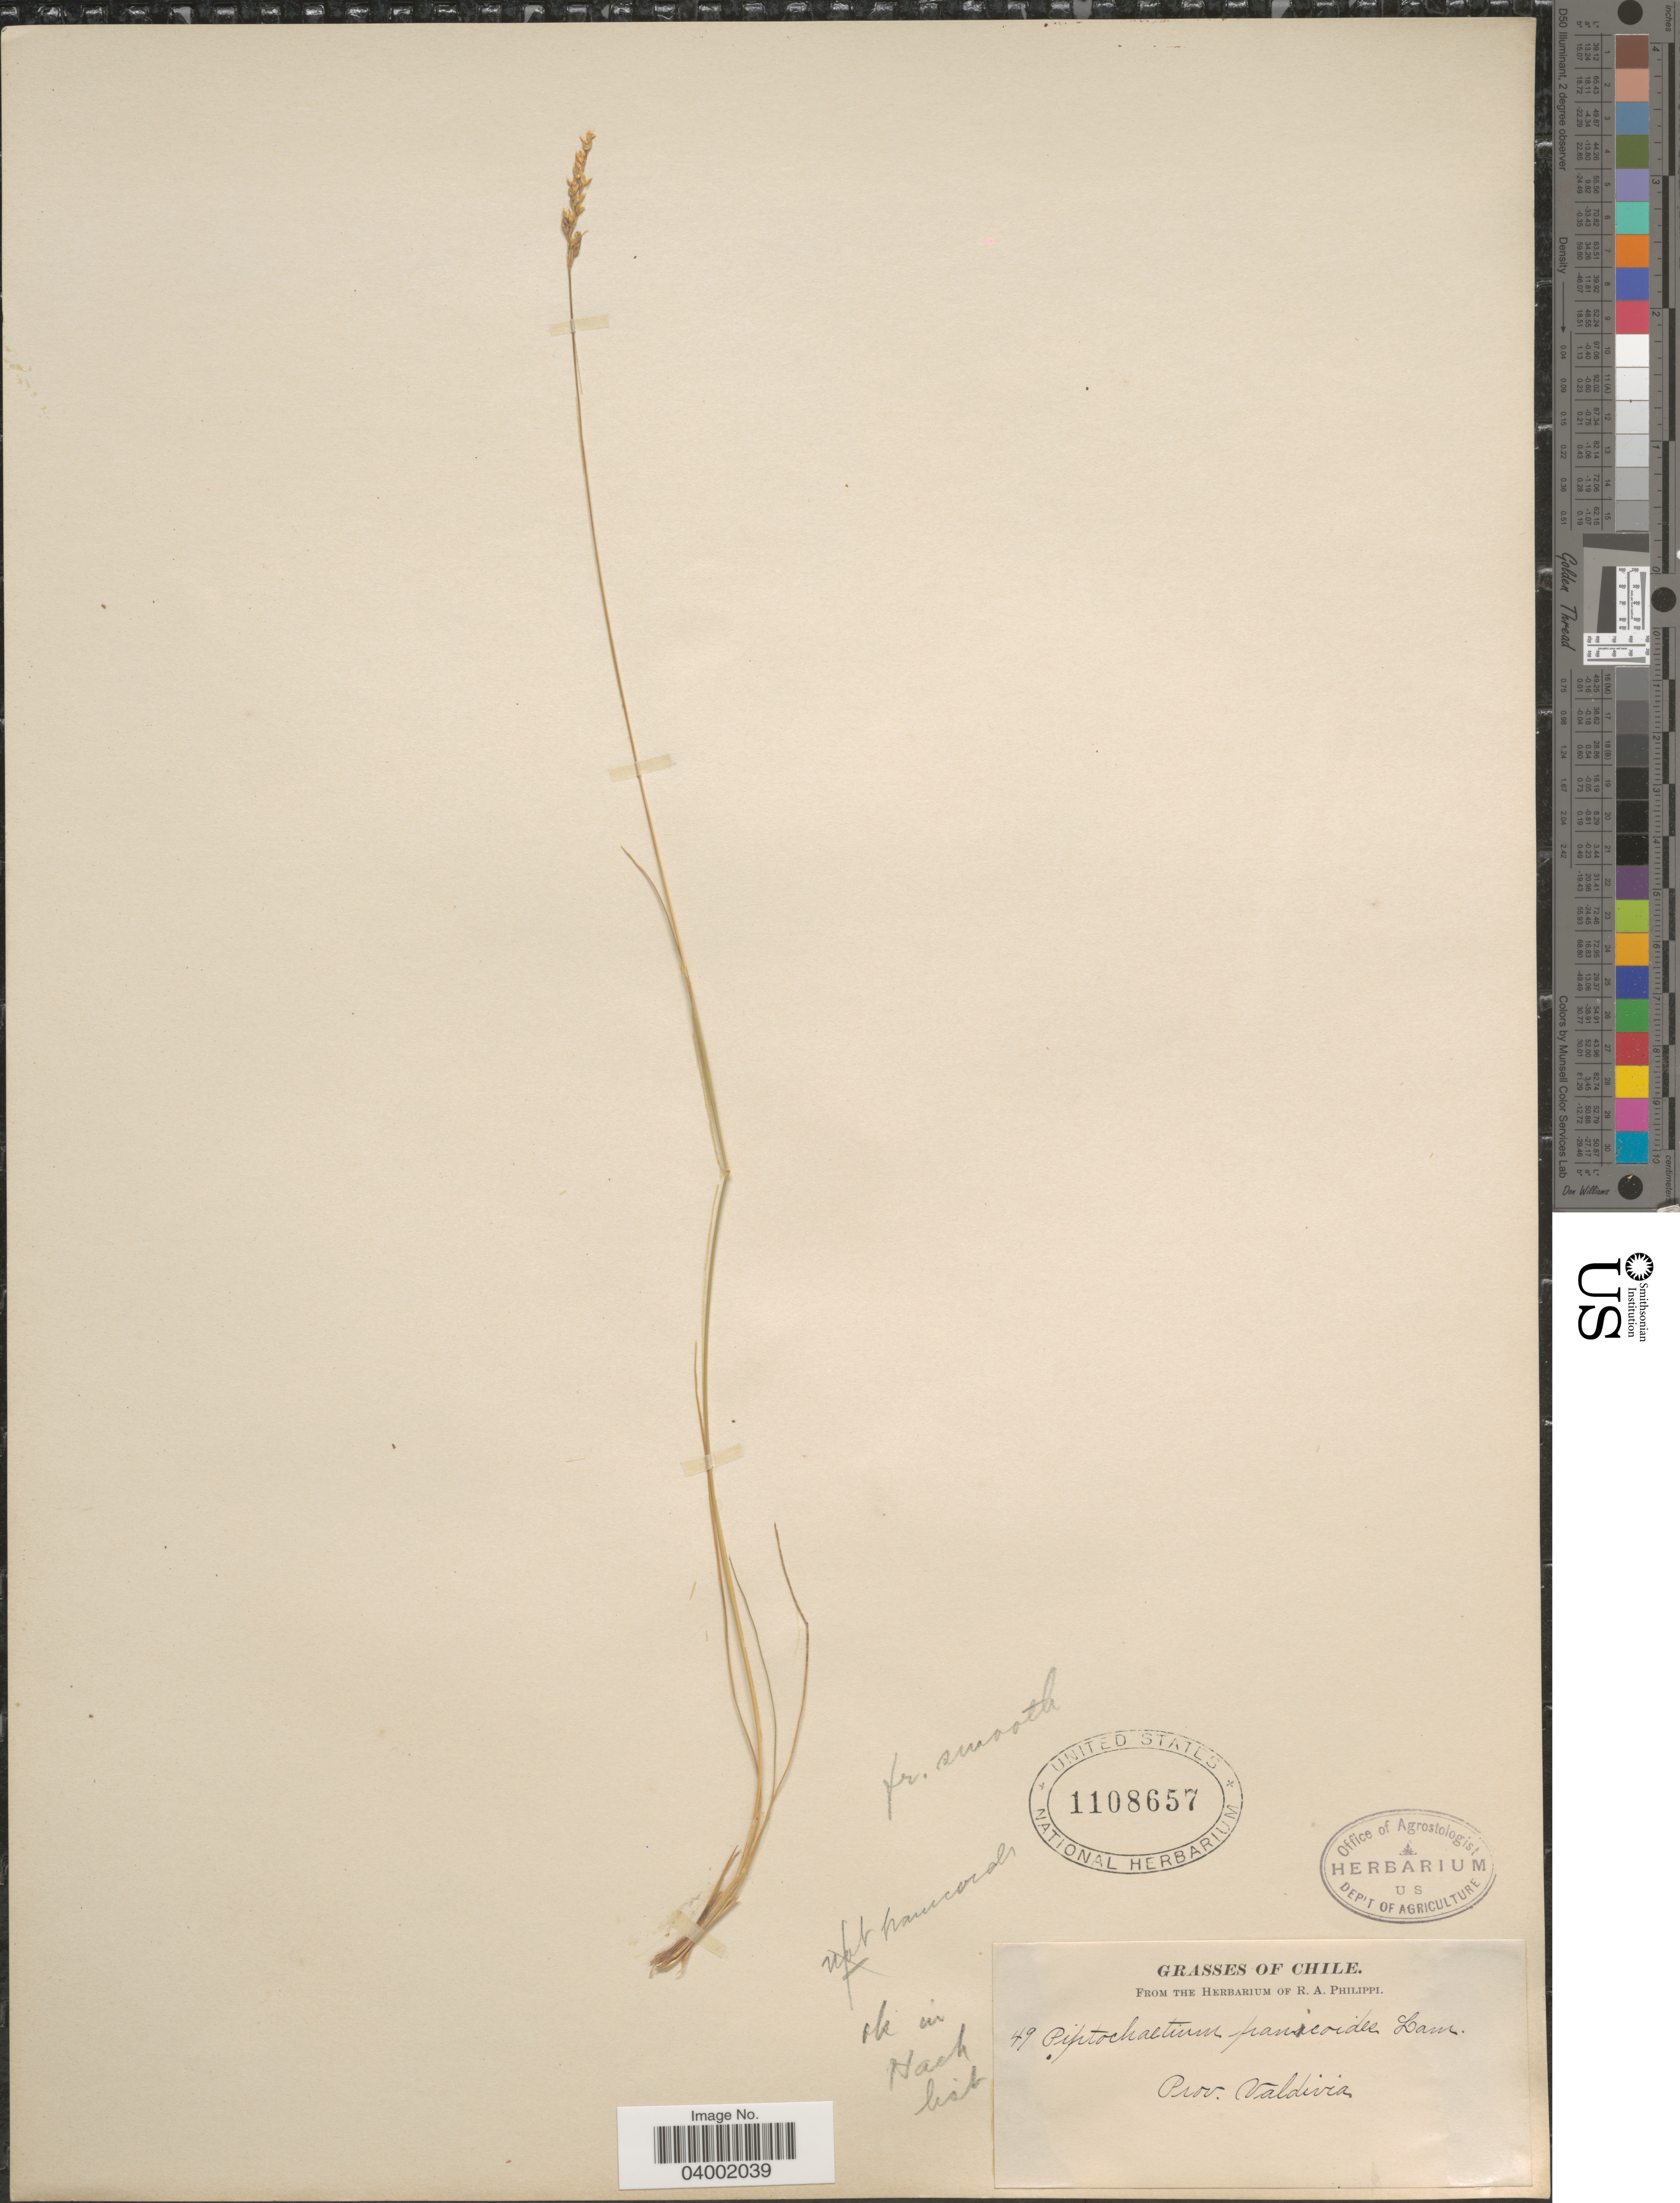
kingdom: Plantae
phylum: Tracheophyta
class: Liliopsida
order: Poales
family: Poaceae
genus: Piptochaetium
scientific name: Piptochaetium panicoides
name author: (Lam.) É. Desv.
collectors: ex. herb. R.A. Philippi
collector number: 49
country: Chile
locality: Prov. Valdivia.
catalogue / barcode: US 1108657